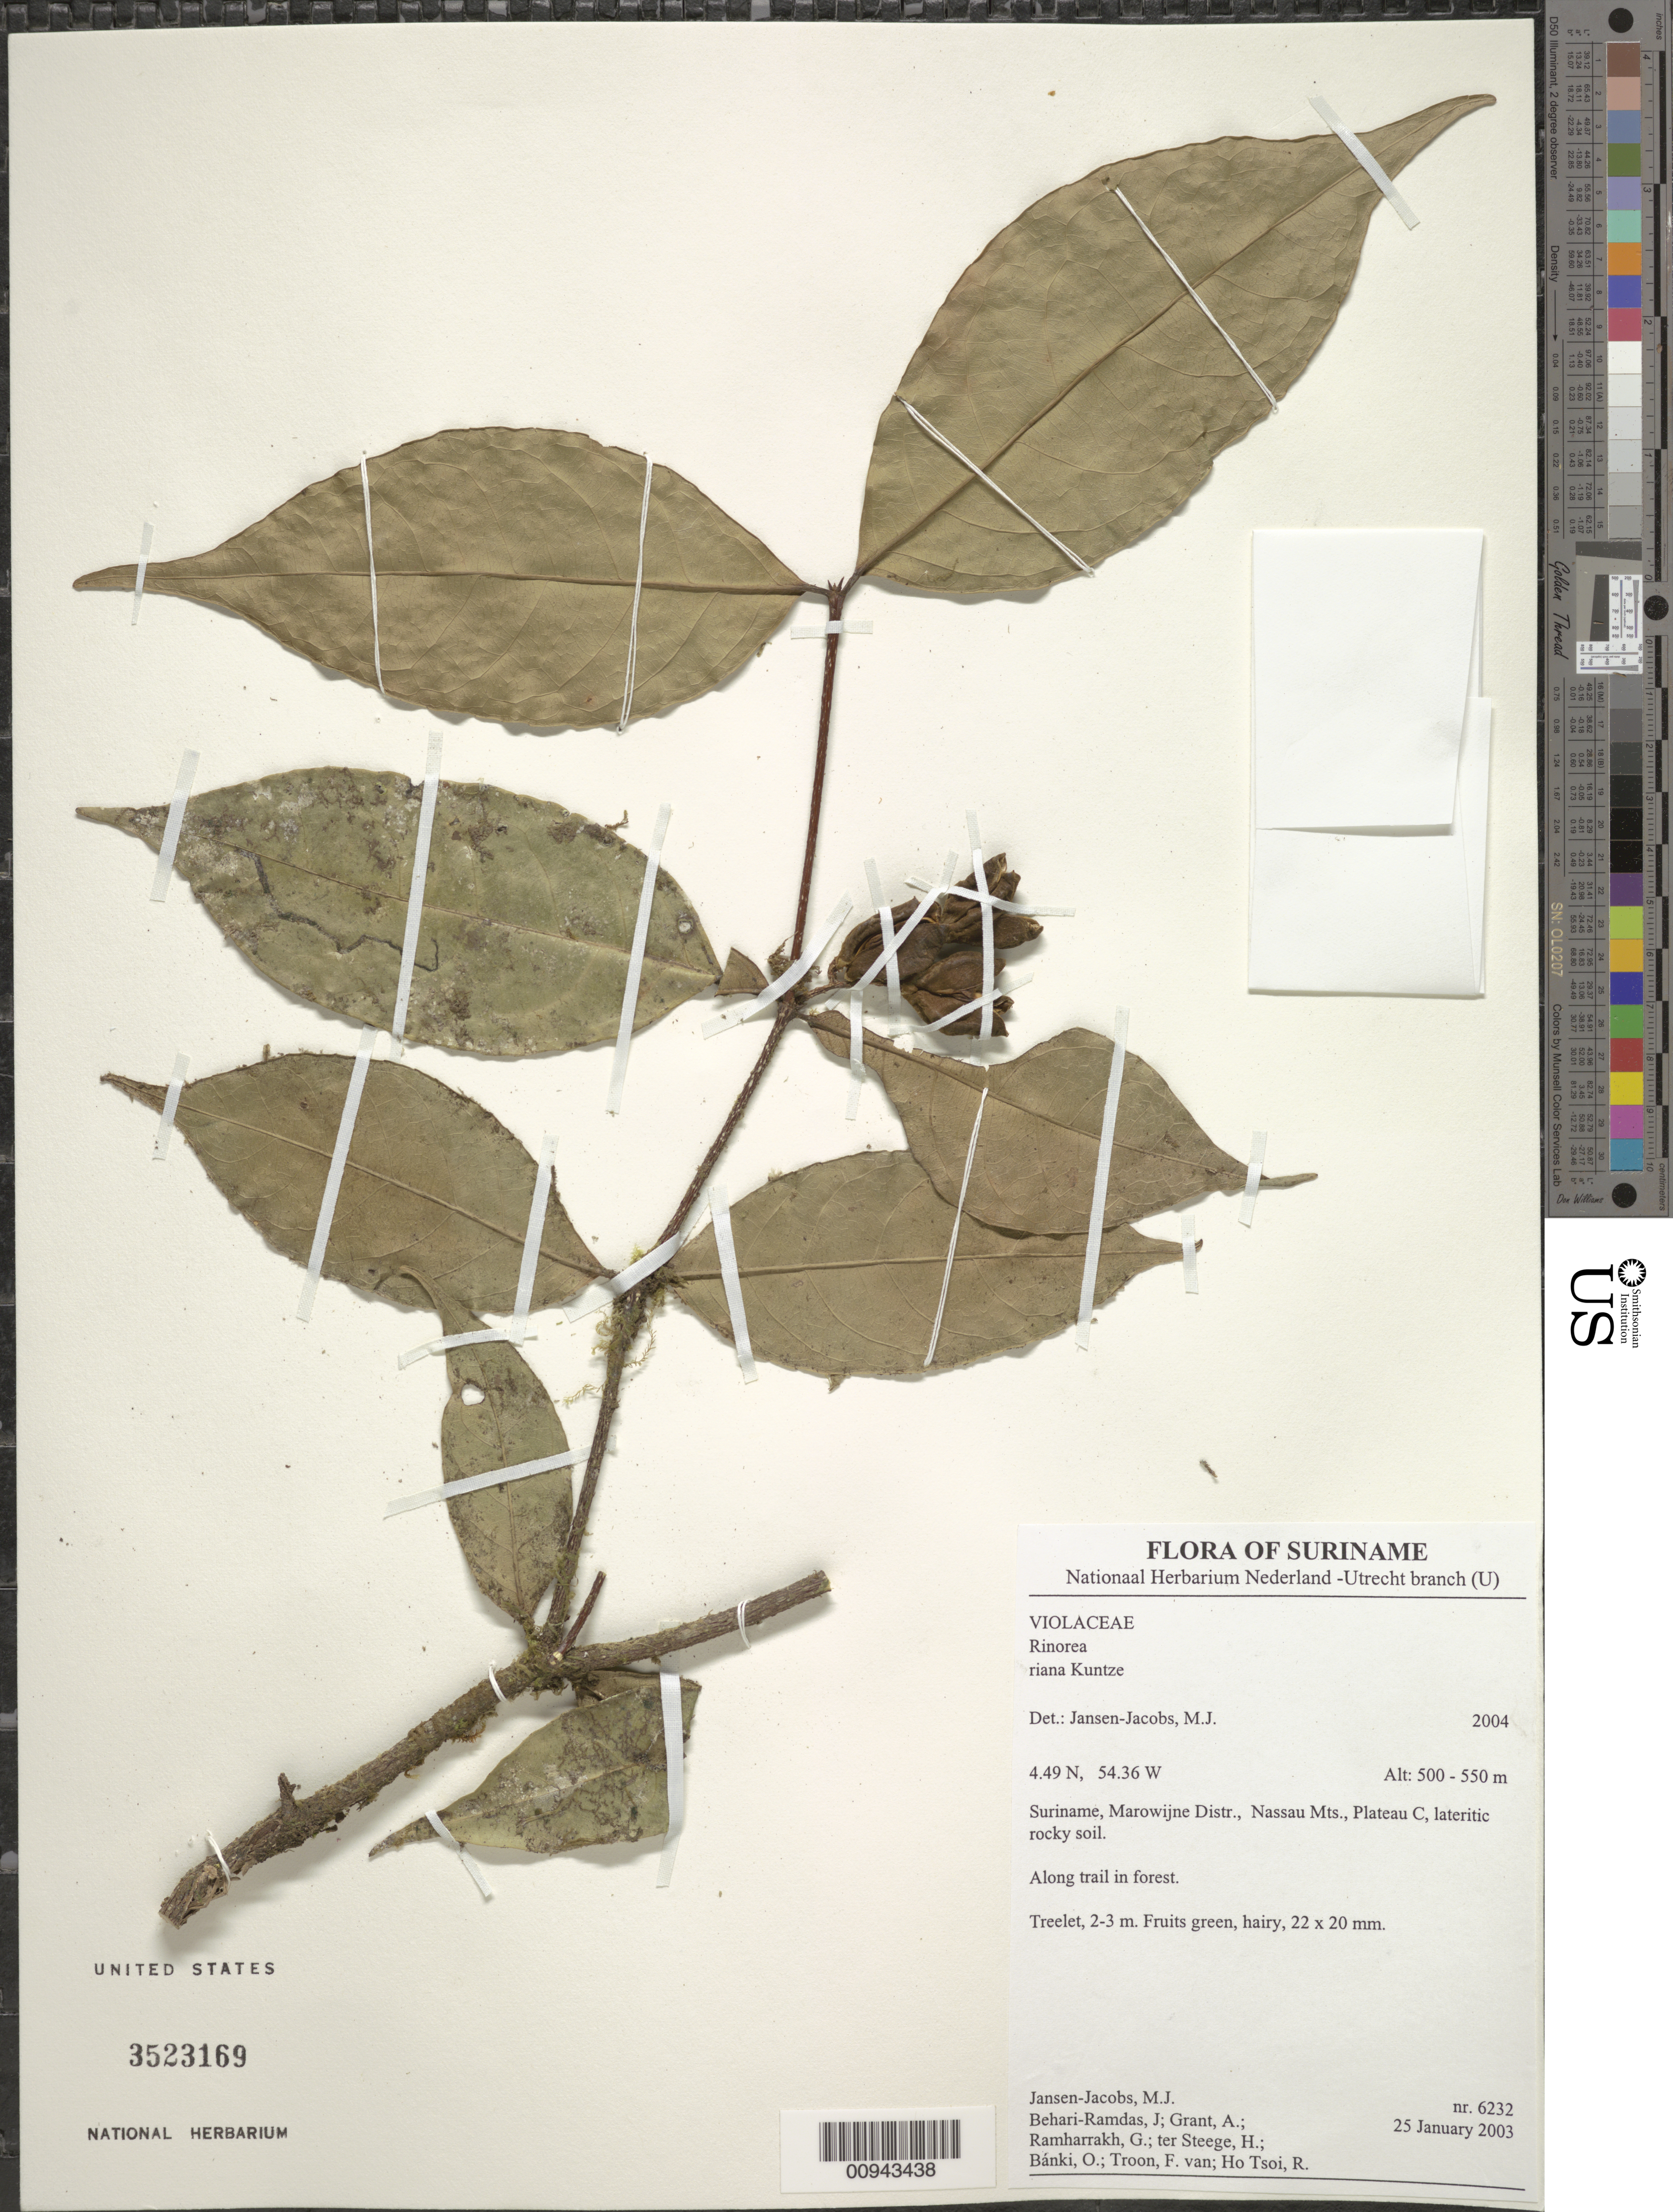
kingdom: Plantae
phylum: Tracheophyta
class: Magnoliopsida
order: Malpighiales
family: Violaceae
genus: Rinorea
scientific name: Rinorea riana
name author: Kuntze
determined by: Jansen-Jacobs, M. J., (U), Nationaal Herbarium Nederland, Utrecht University branch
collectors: M. J. Jansen-Jacobs, J. Behari-Ramdas, A. Grant, G. Ramharrakh, H. ter Steege, O. Bánki, F. Van Troon & R. Ho Tsoi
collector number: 6232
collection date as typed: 25-Jan-03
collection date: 2003-01-25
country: Suriname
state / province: Marowijne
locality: Nassau Mts., Plateau C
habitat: Lateritic rocky soil. Along trail in forest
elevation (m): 500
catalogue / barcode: US 3523169